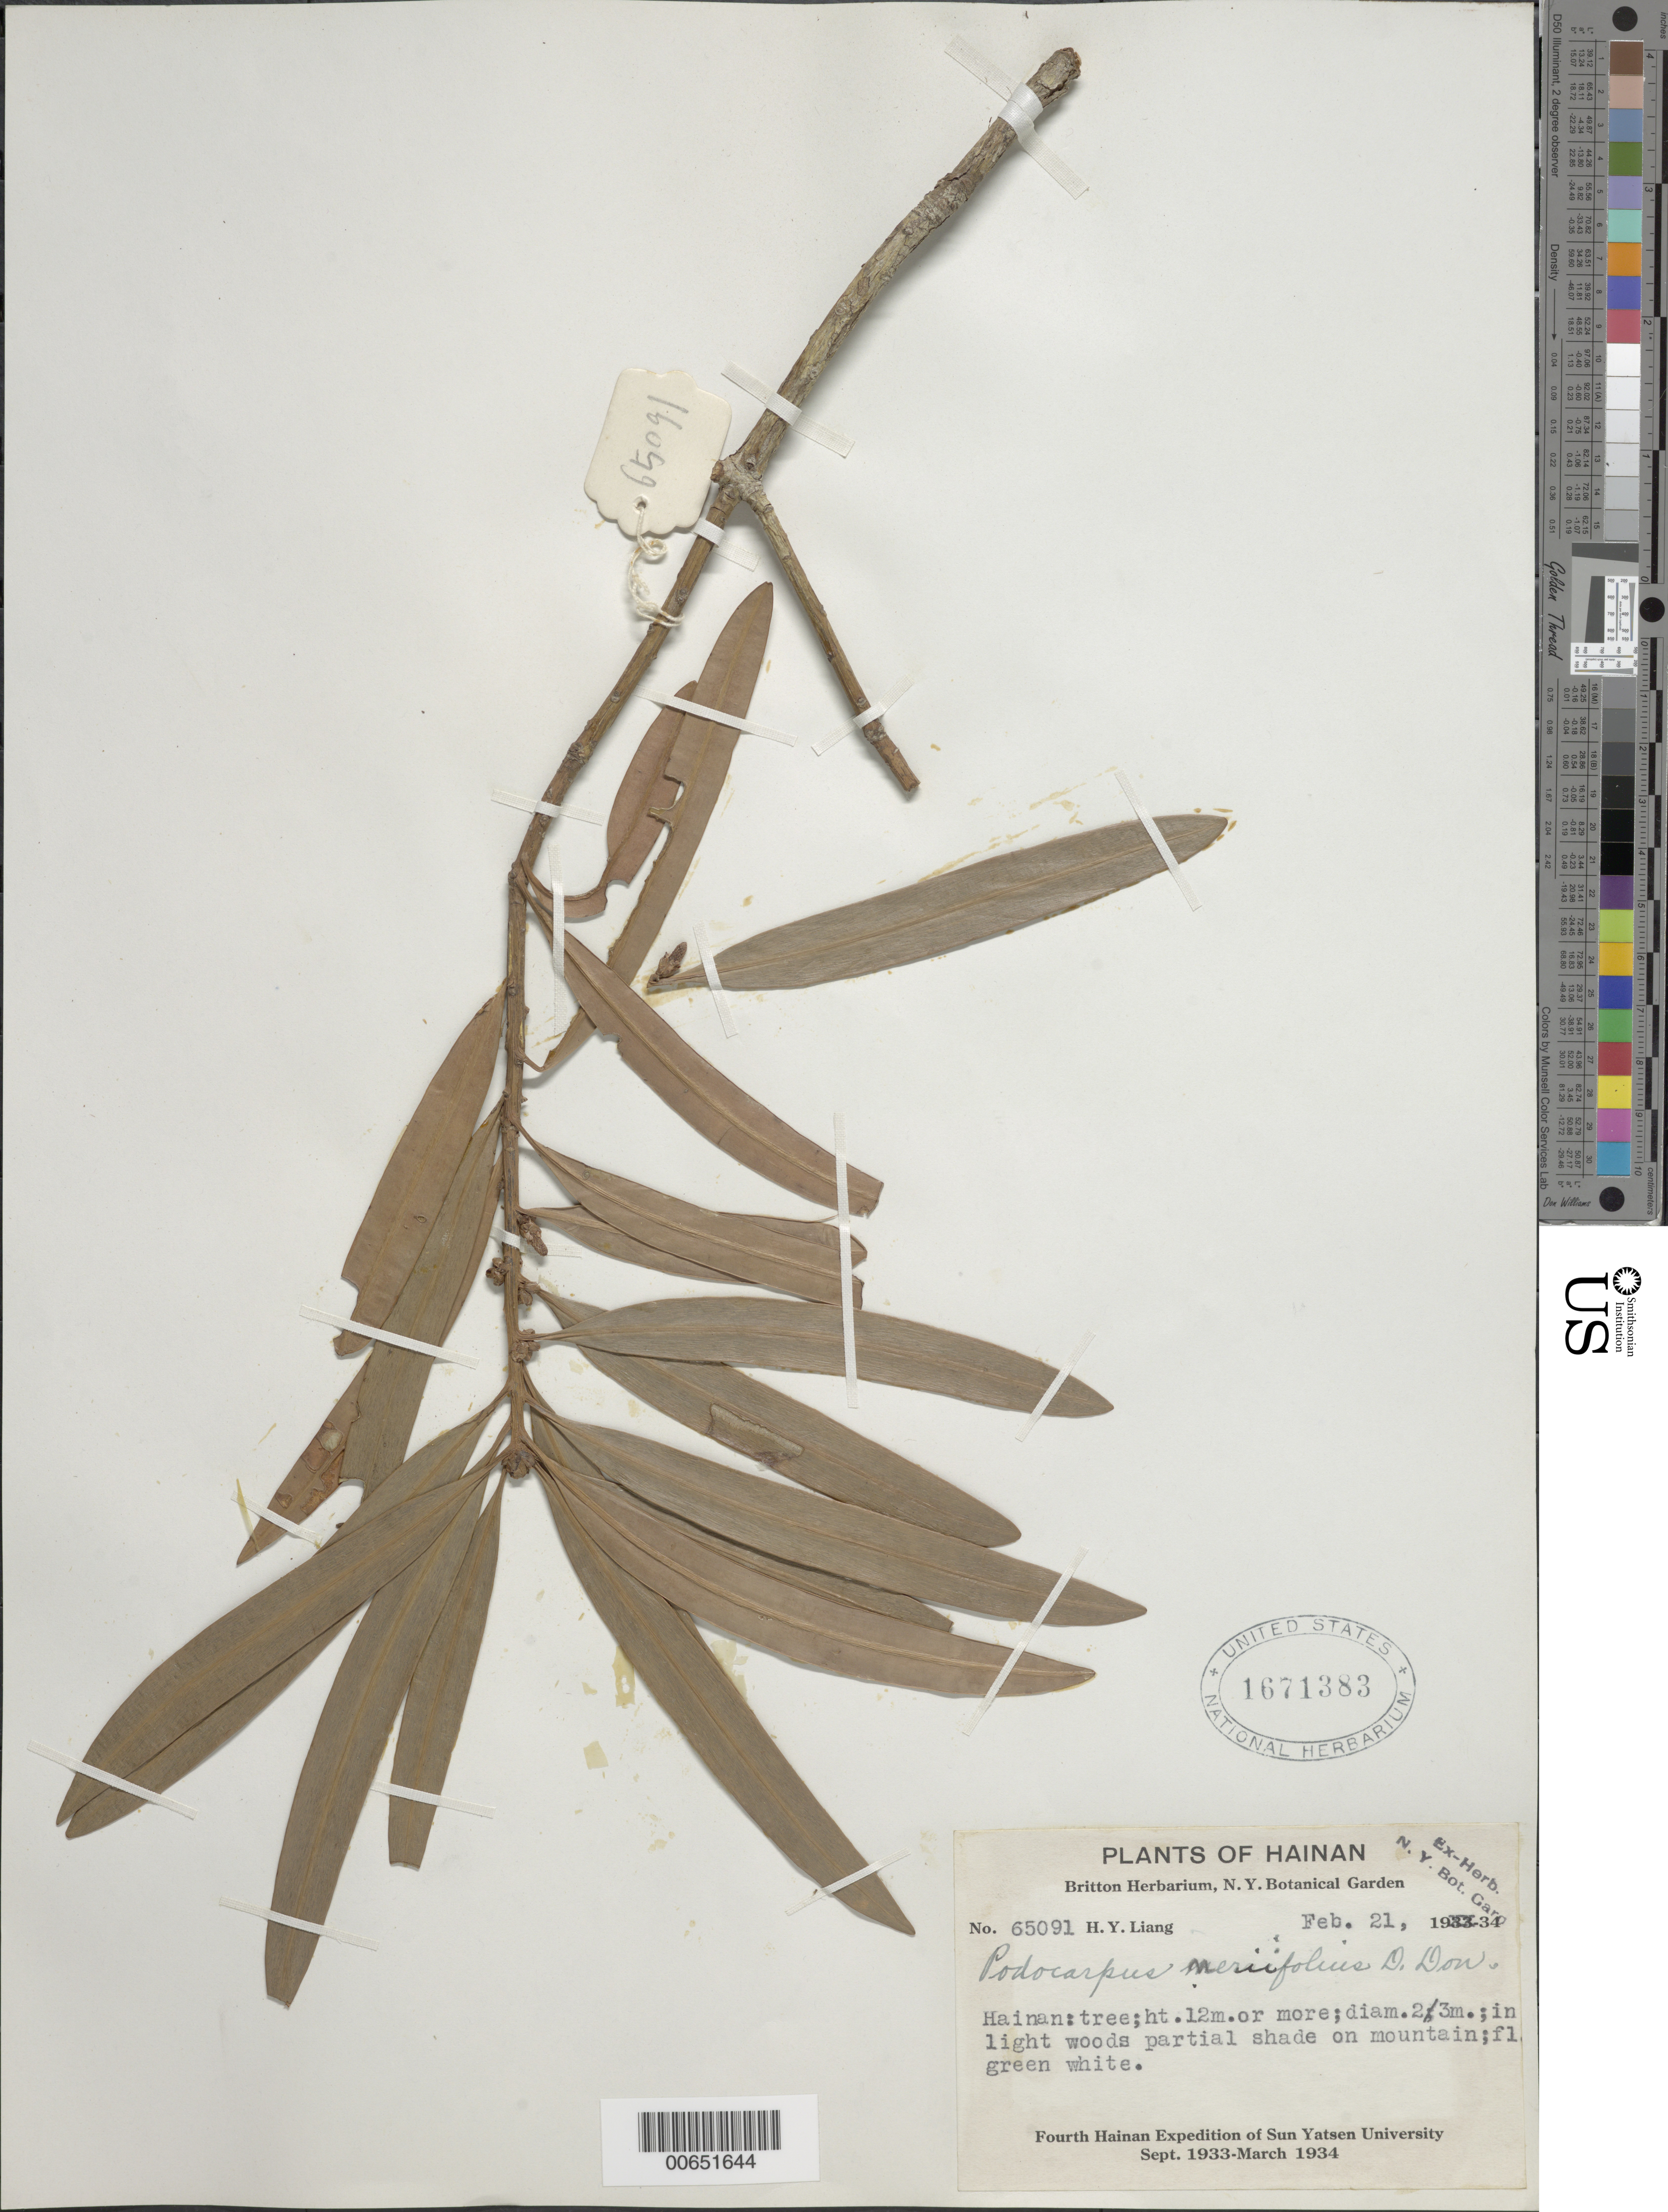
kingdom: Plantae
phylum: Tracheophyta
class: Pinopsida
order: Pinales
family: Podocarpaceae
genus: Podocarpus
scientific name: Podocarpus neriifolius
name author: D. Don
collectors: H. Y. Liang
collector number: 65091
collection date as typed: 21 Feb 1934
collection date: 1934-02-21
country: China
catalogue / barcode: US 1671383